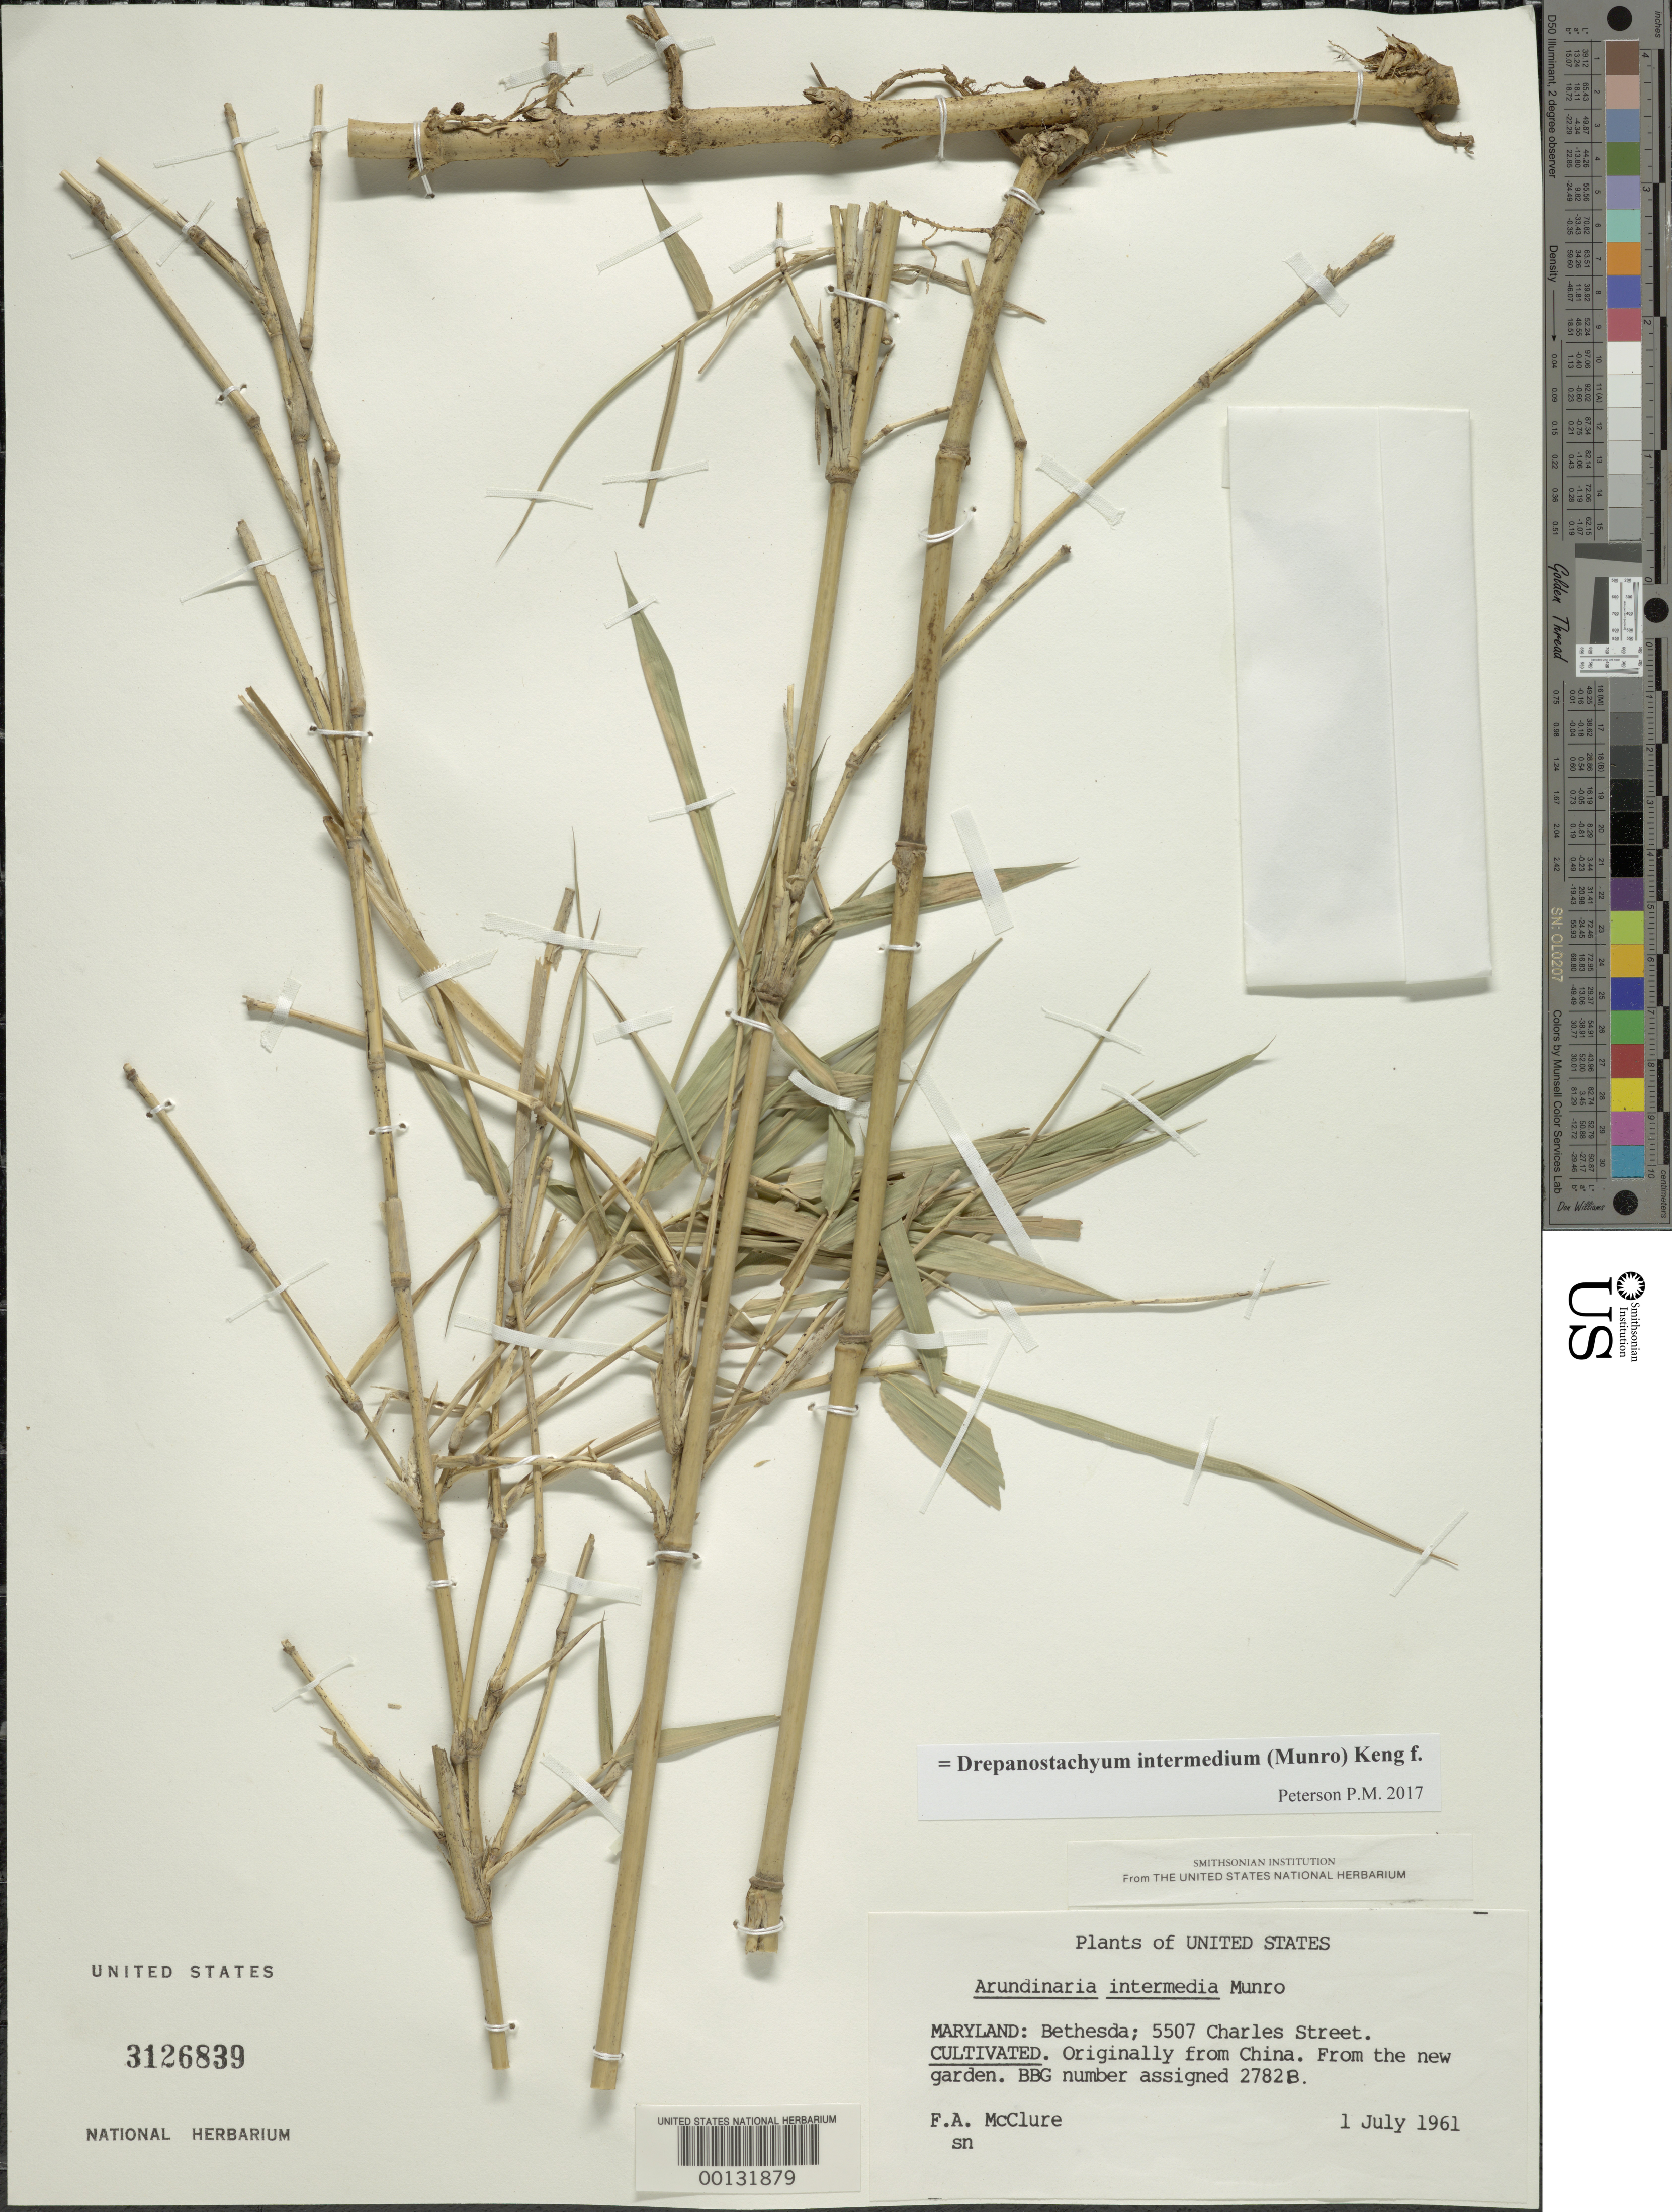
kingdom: Plantae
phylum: Tracheophyta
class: Liliopsida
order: Poales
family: Poaceae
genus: Drepanostachyum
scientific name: Drepanostachyum intermedium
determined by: Poaceae Reorganization Project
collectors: F. A. McClure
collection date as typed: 01 Jul 1961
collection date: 1961-07-01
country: United States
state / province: Maryland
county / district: Montgomery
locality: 5507 Charles Street, Bethesda (McClure's garden)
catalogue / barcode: US 3126839